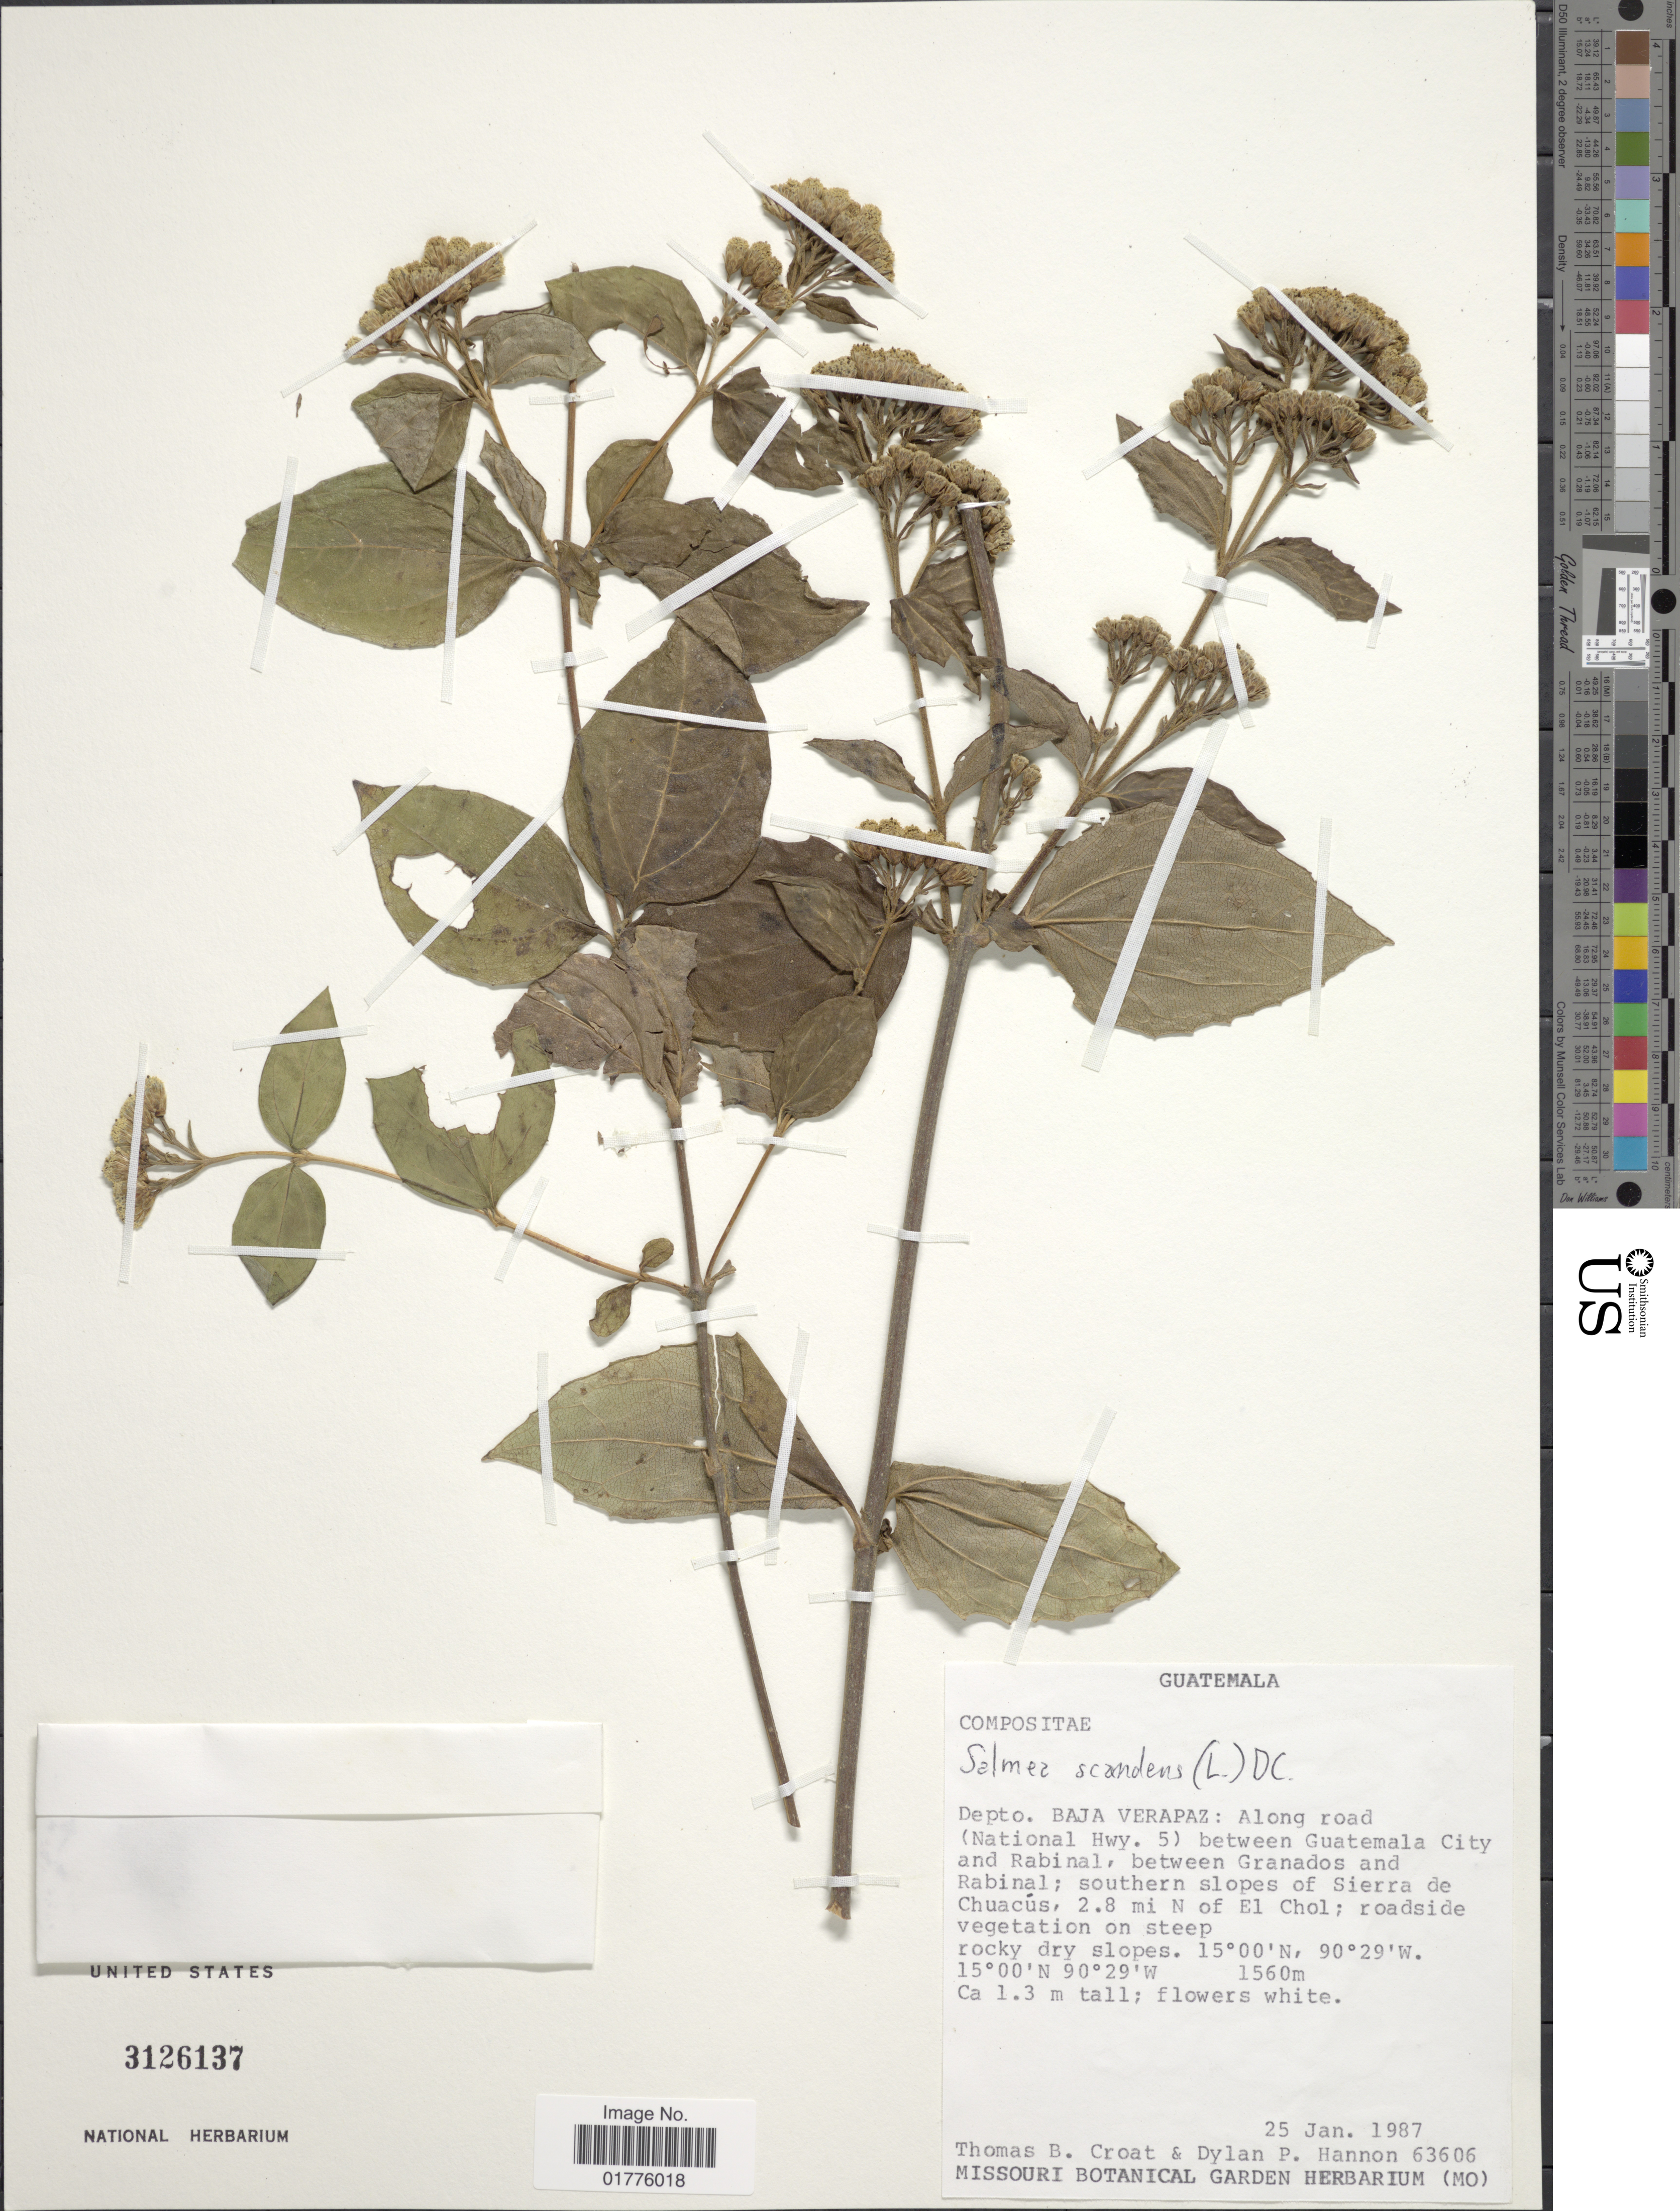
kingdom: Plantae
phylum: Tracheophyta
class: Magnoliopsida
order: Asterales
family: Asteraceae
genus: Salmea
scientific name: Salmea scandens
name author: (L.) DC.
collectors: T. B. Croat & D. Hannon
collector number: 63606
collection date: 1987-01-25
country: Guatemala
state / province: Baja Verapaz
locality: Along road (National Hwy. 5) between Guatemala City and Rabinal, between Granados and Rabinal; southern slopes of Sierra de Chuacus, 2.8 mi N of El Chol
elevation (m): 1560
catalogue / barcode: US 3126137